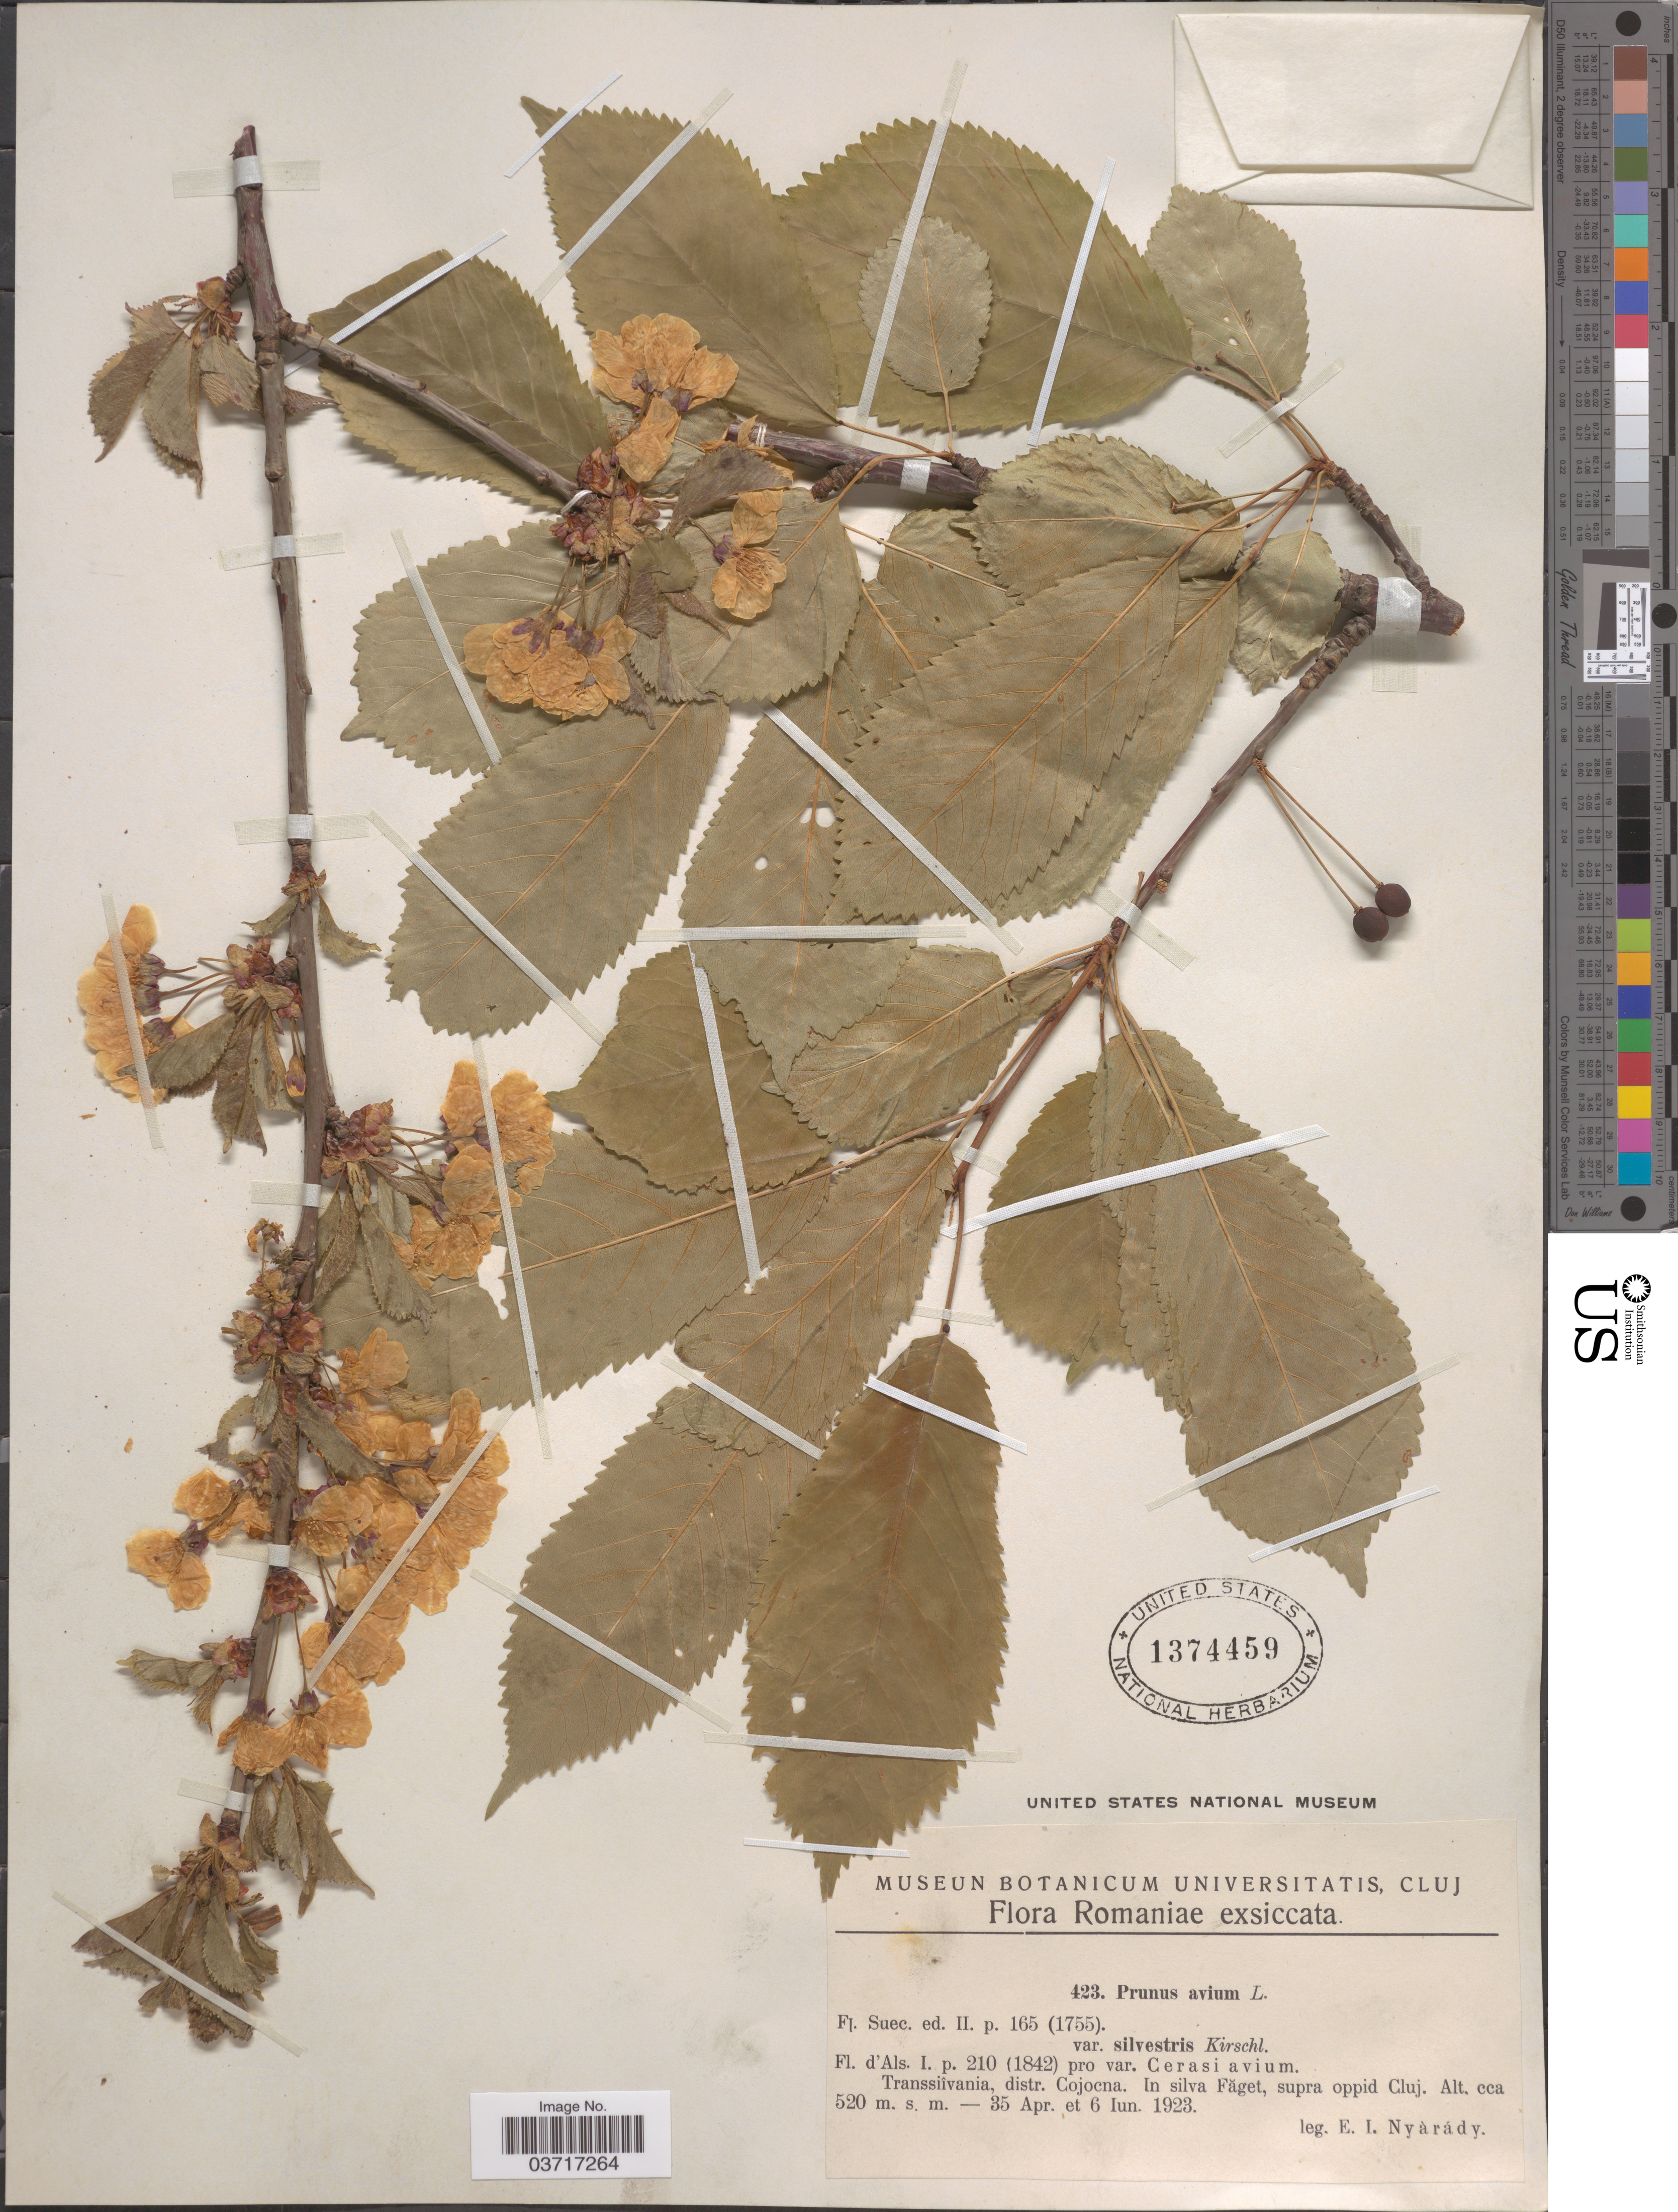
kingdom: Plantae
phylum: Tracheophyta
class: Magnoliopsida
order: Rosales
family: Rosaceae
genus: Prunus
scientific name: Prunus avium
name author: L.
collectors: E. Nyárády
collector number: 423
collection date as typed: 35 Apr. et 6 Iun. 1923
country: Romania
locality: Transsiîvania, distr. Cojocna. In silva Fâget, supra oppid Cluj.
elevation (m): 520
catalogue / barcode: US 1374459